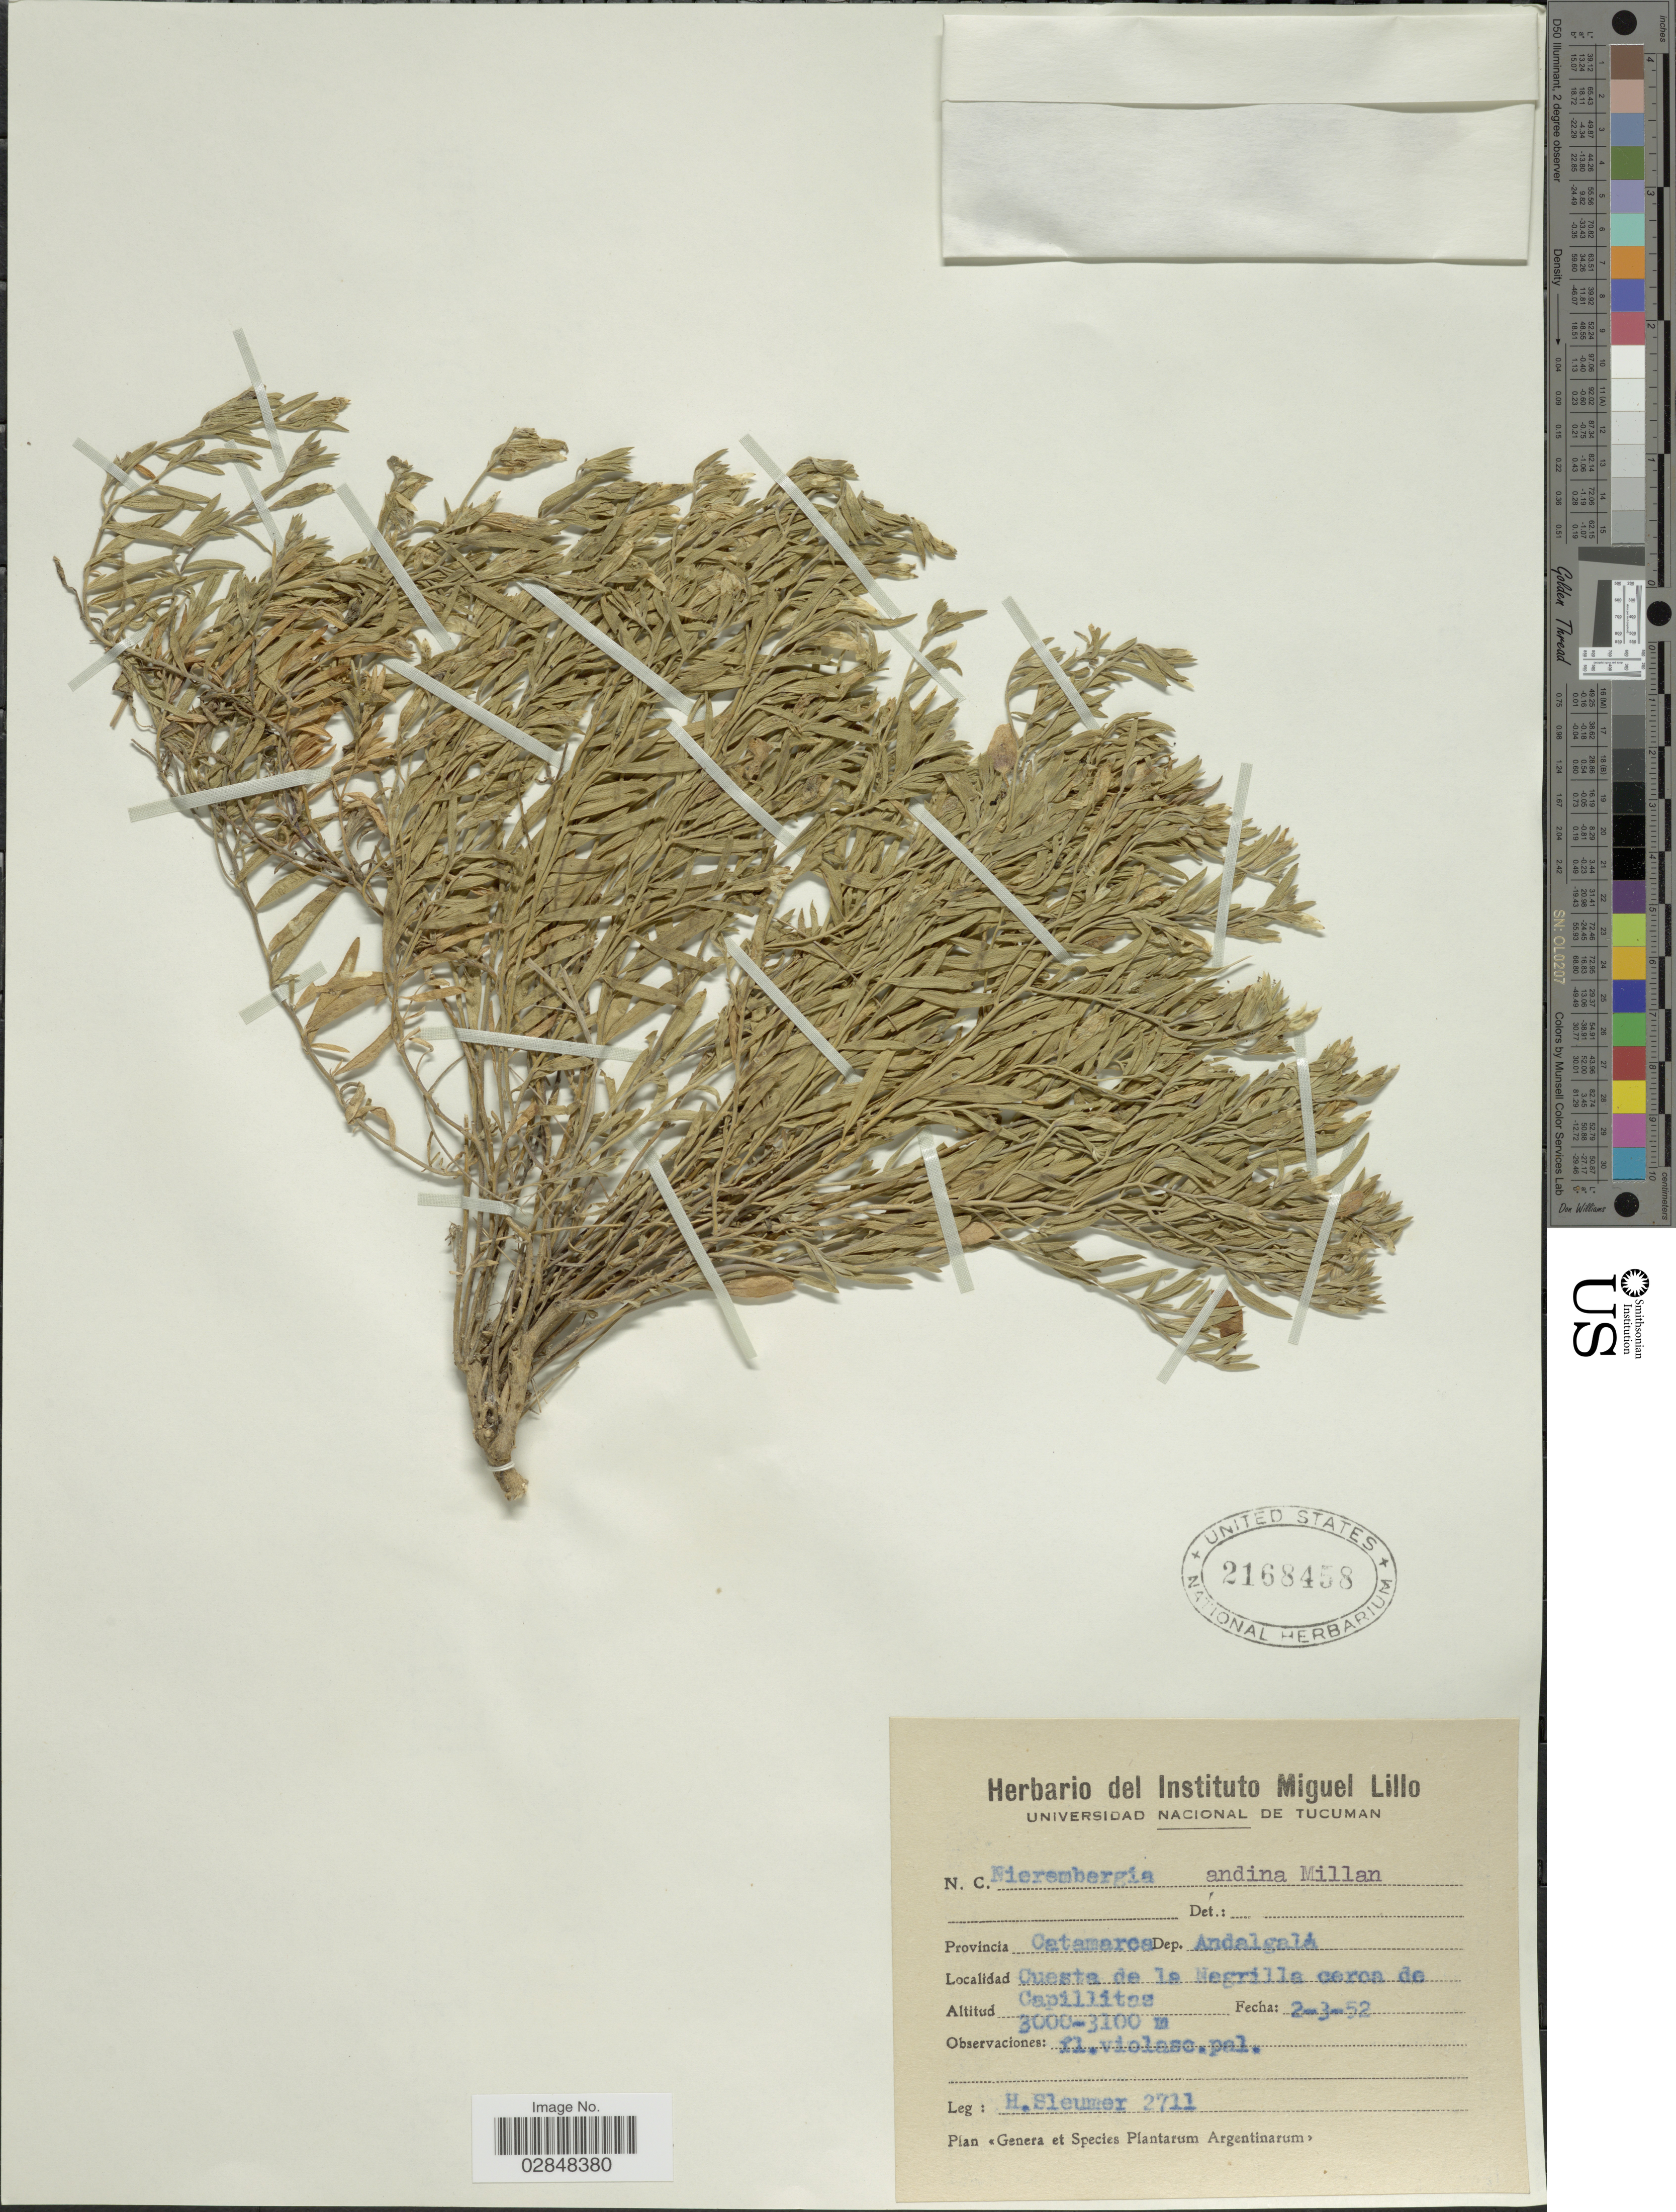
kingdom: Plantae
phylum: Tracheophyta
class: Magnoliopsida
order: Solanales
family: Solanaceae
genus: Nierembergia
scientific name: Nierembergia pulchella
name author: Miers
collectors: H. O. Sleumer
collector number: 2711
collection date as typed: Transcribed d/m/y: 2/3/52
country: Argentina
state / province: Catamarca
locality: Dep. Andalgalá. Cuesta de la Negrilla cerca de Capillitas.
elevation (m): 3000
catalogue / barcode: US 2168458